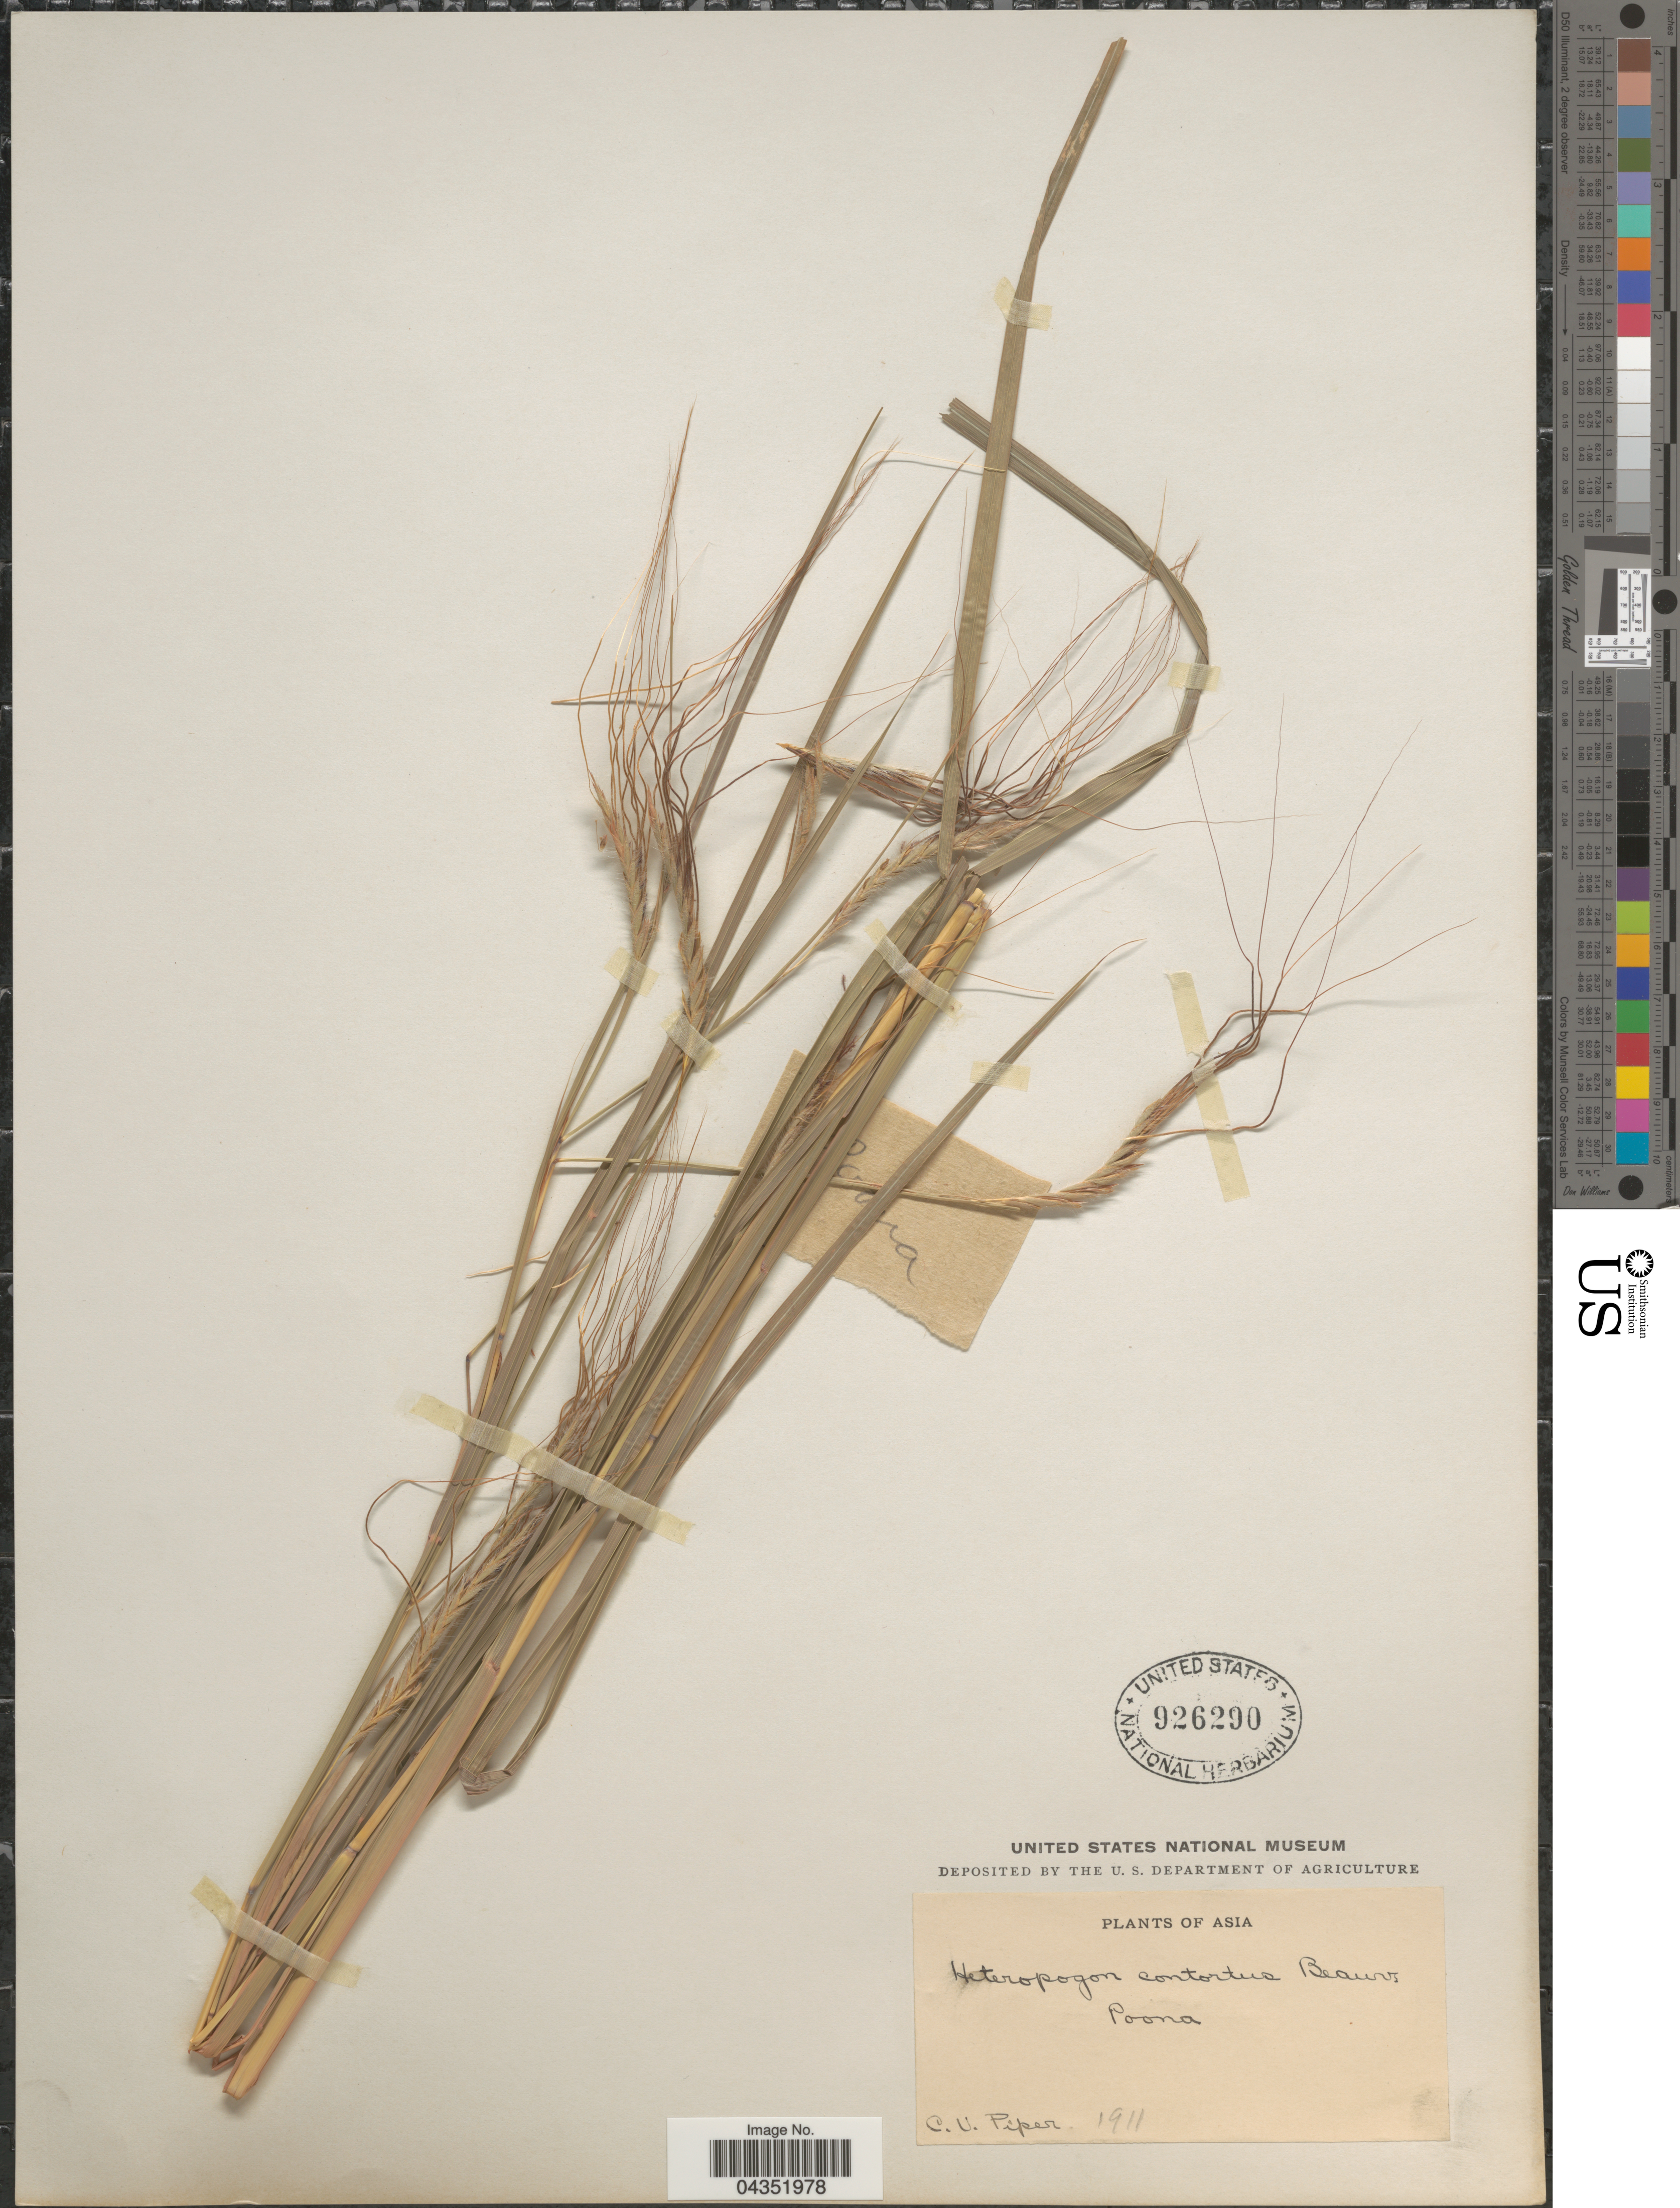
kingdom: Plantae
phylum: Tracheophyta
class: Liliopsida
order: Poales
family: Poaceae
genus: Heteropogon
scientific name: Heteropogon contortus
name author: (L.) P. Beauv. ex Roem. & Schult.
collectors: C. V. Piper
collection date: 1911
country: India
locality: Asia. Poona.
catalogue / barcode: US 926290